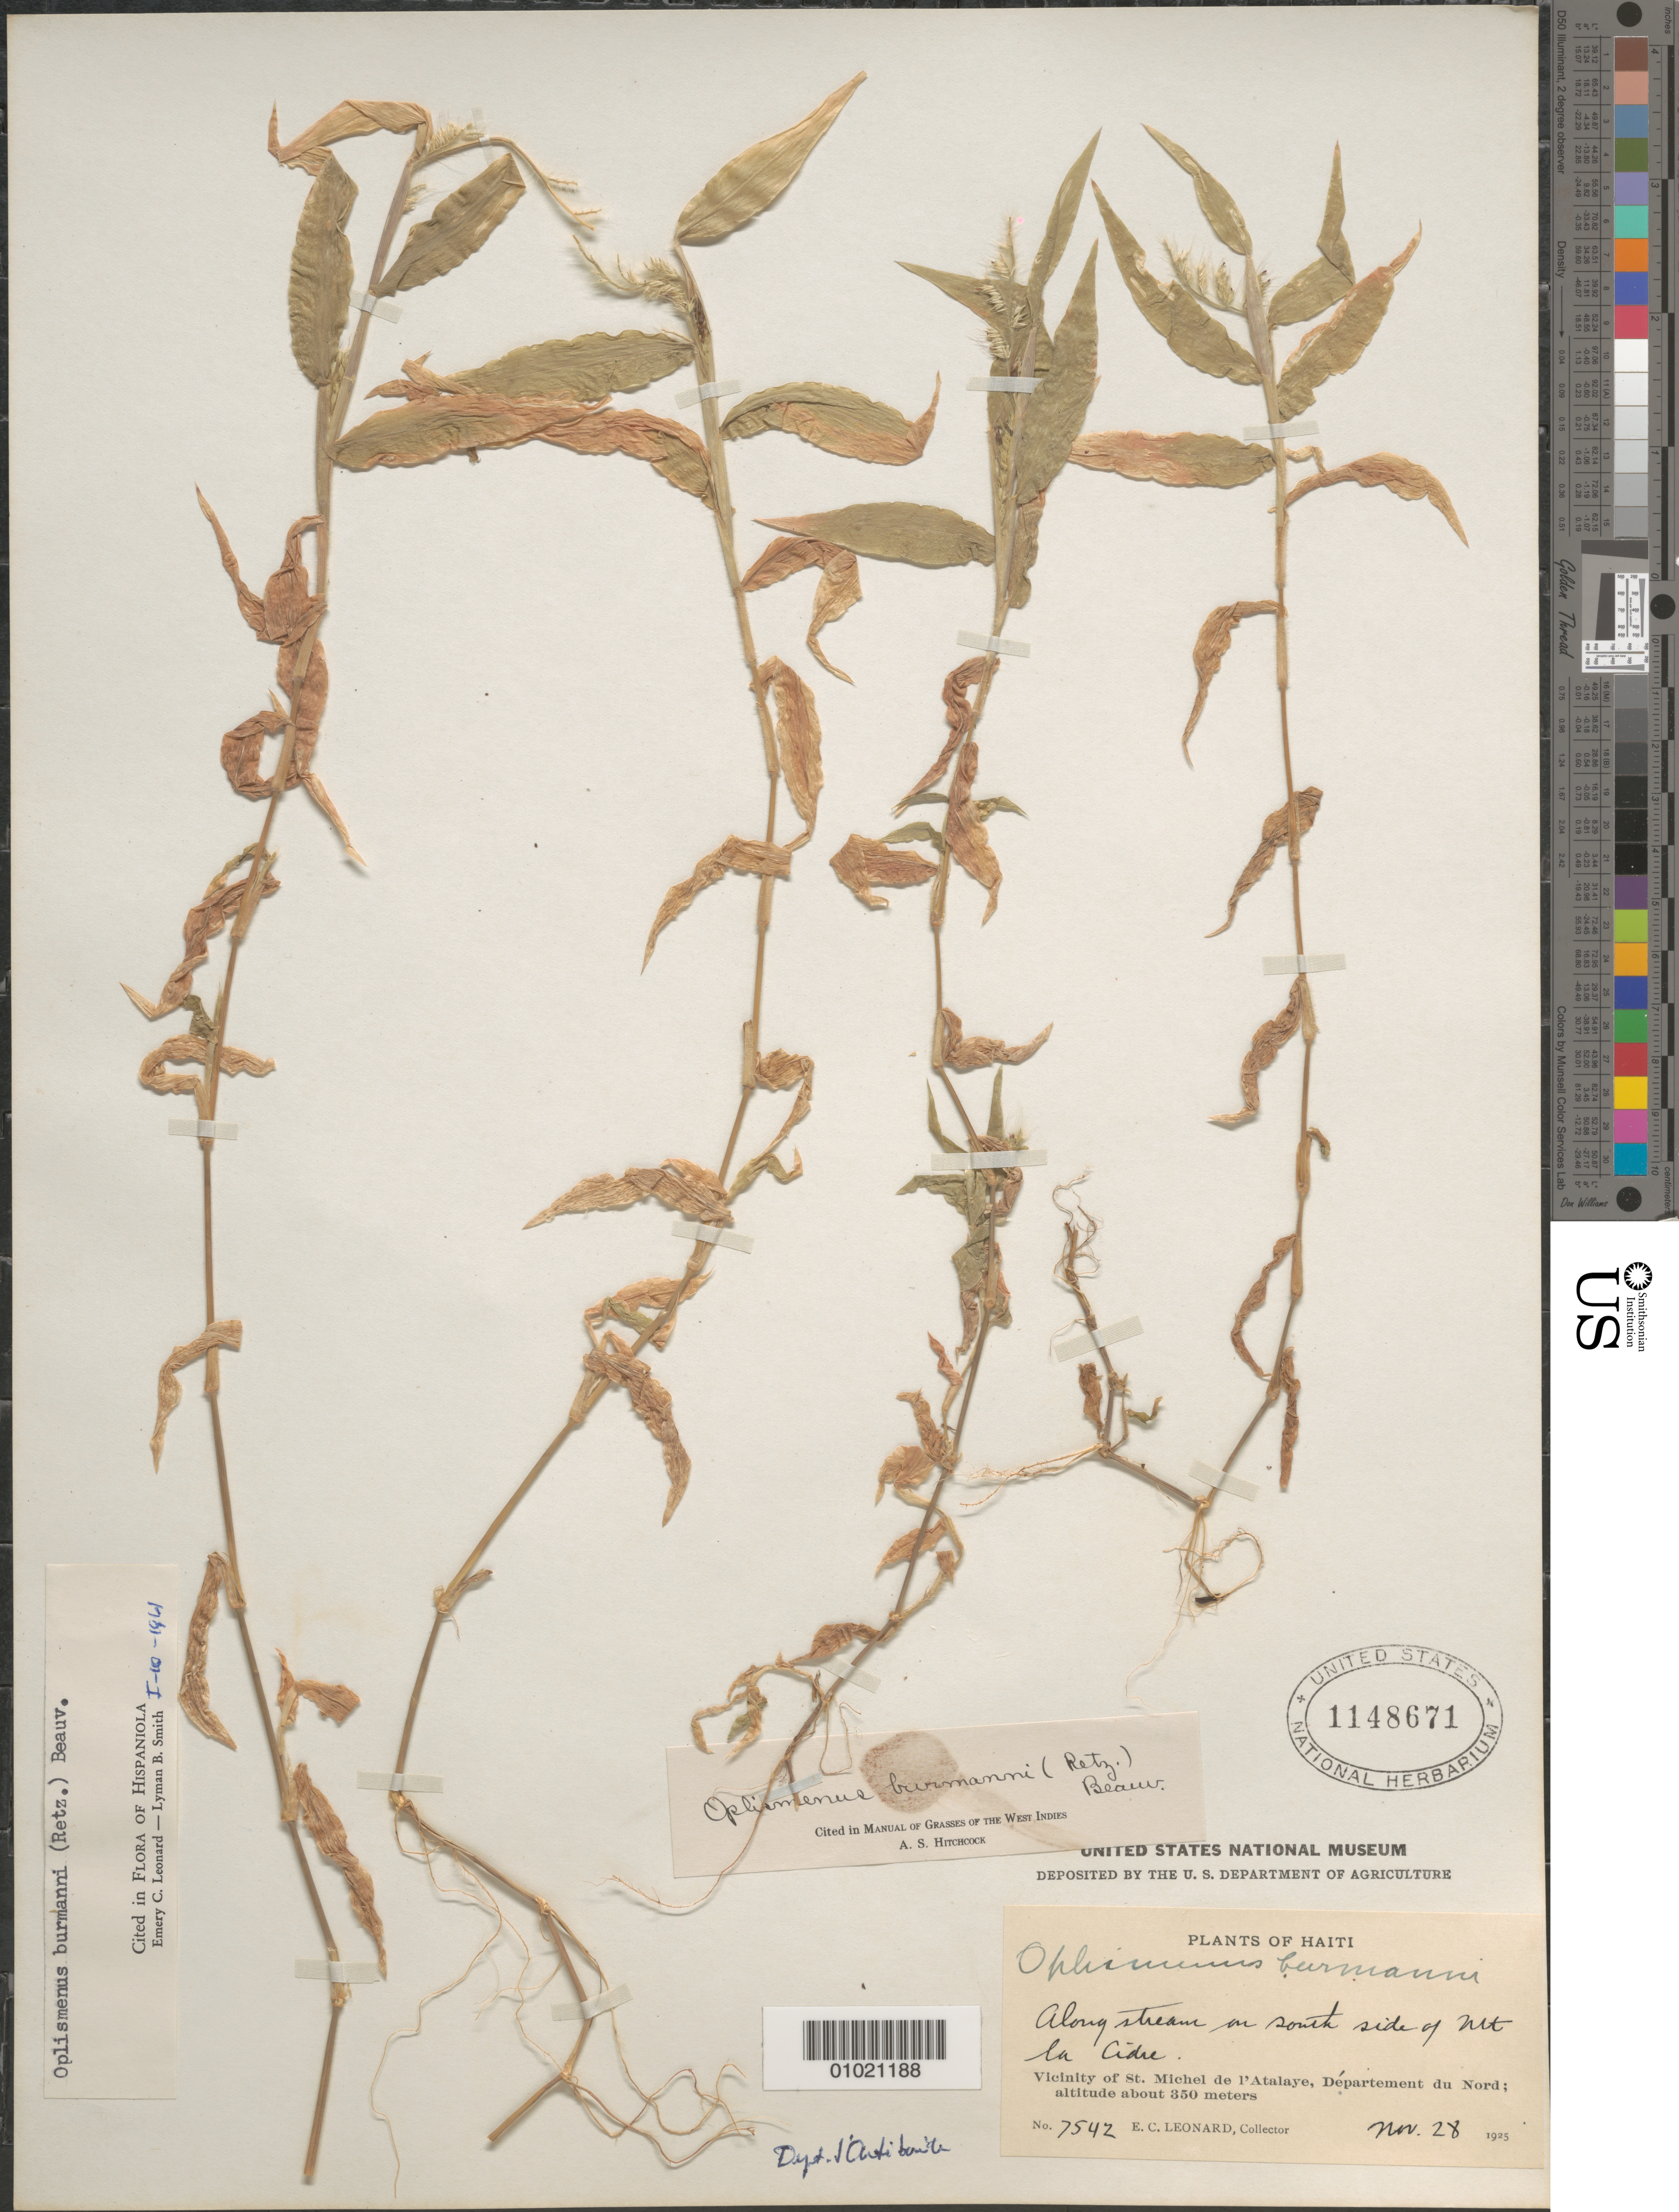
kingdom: Plantae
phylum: Tracheophyta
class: Liliopsida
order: Poales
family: Poaceae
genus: Oplismenus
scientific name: Oplismenus burmannii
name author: (Retz.) P. Beauv.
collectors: E. C. Leonard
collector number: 7542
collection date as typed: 28 Nov 1925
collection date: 1925-11-28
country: Haiti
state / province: Artibonite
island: Hispaniola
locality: Along stream on south side of Mt la Cidre. Vicinity of St. Michel de l'Atalaye.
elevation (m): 350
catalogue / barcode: US 1148671